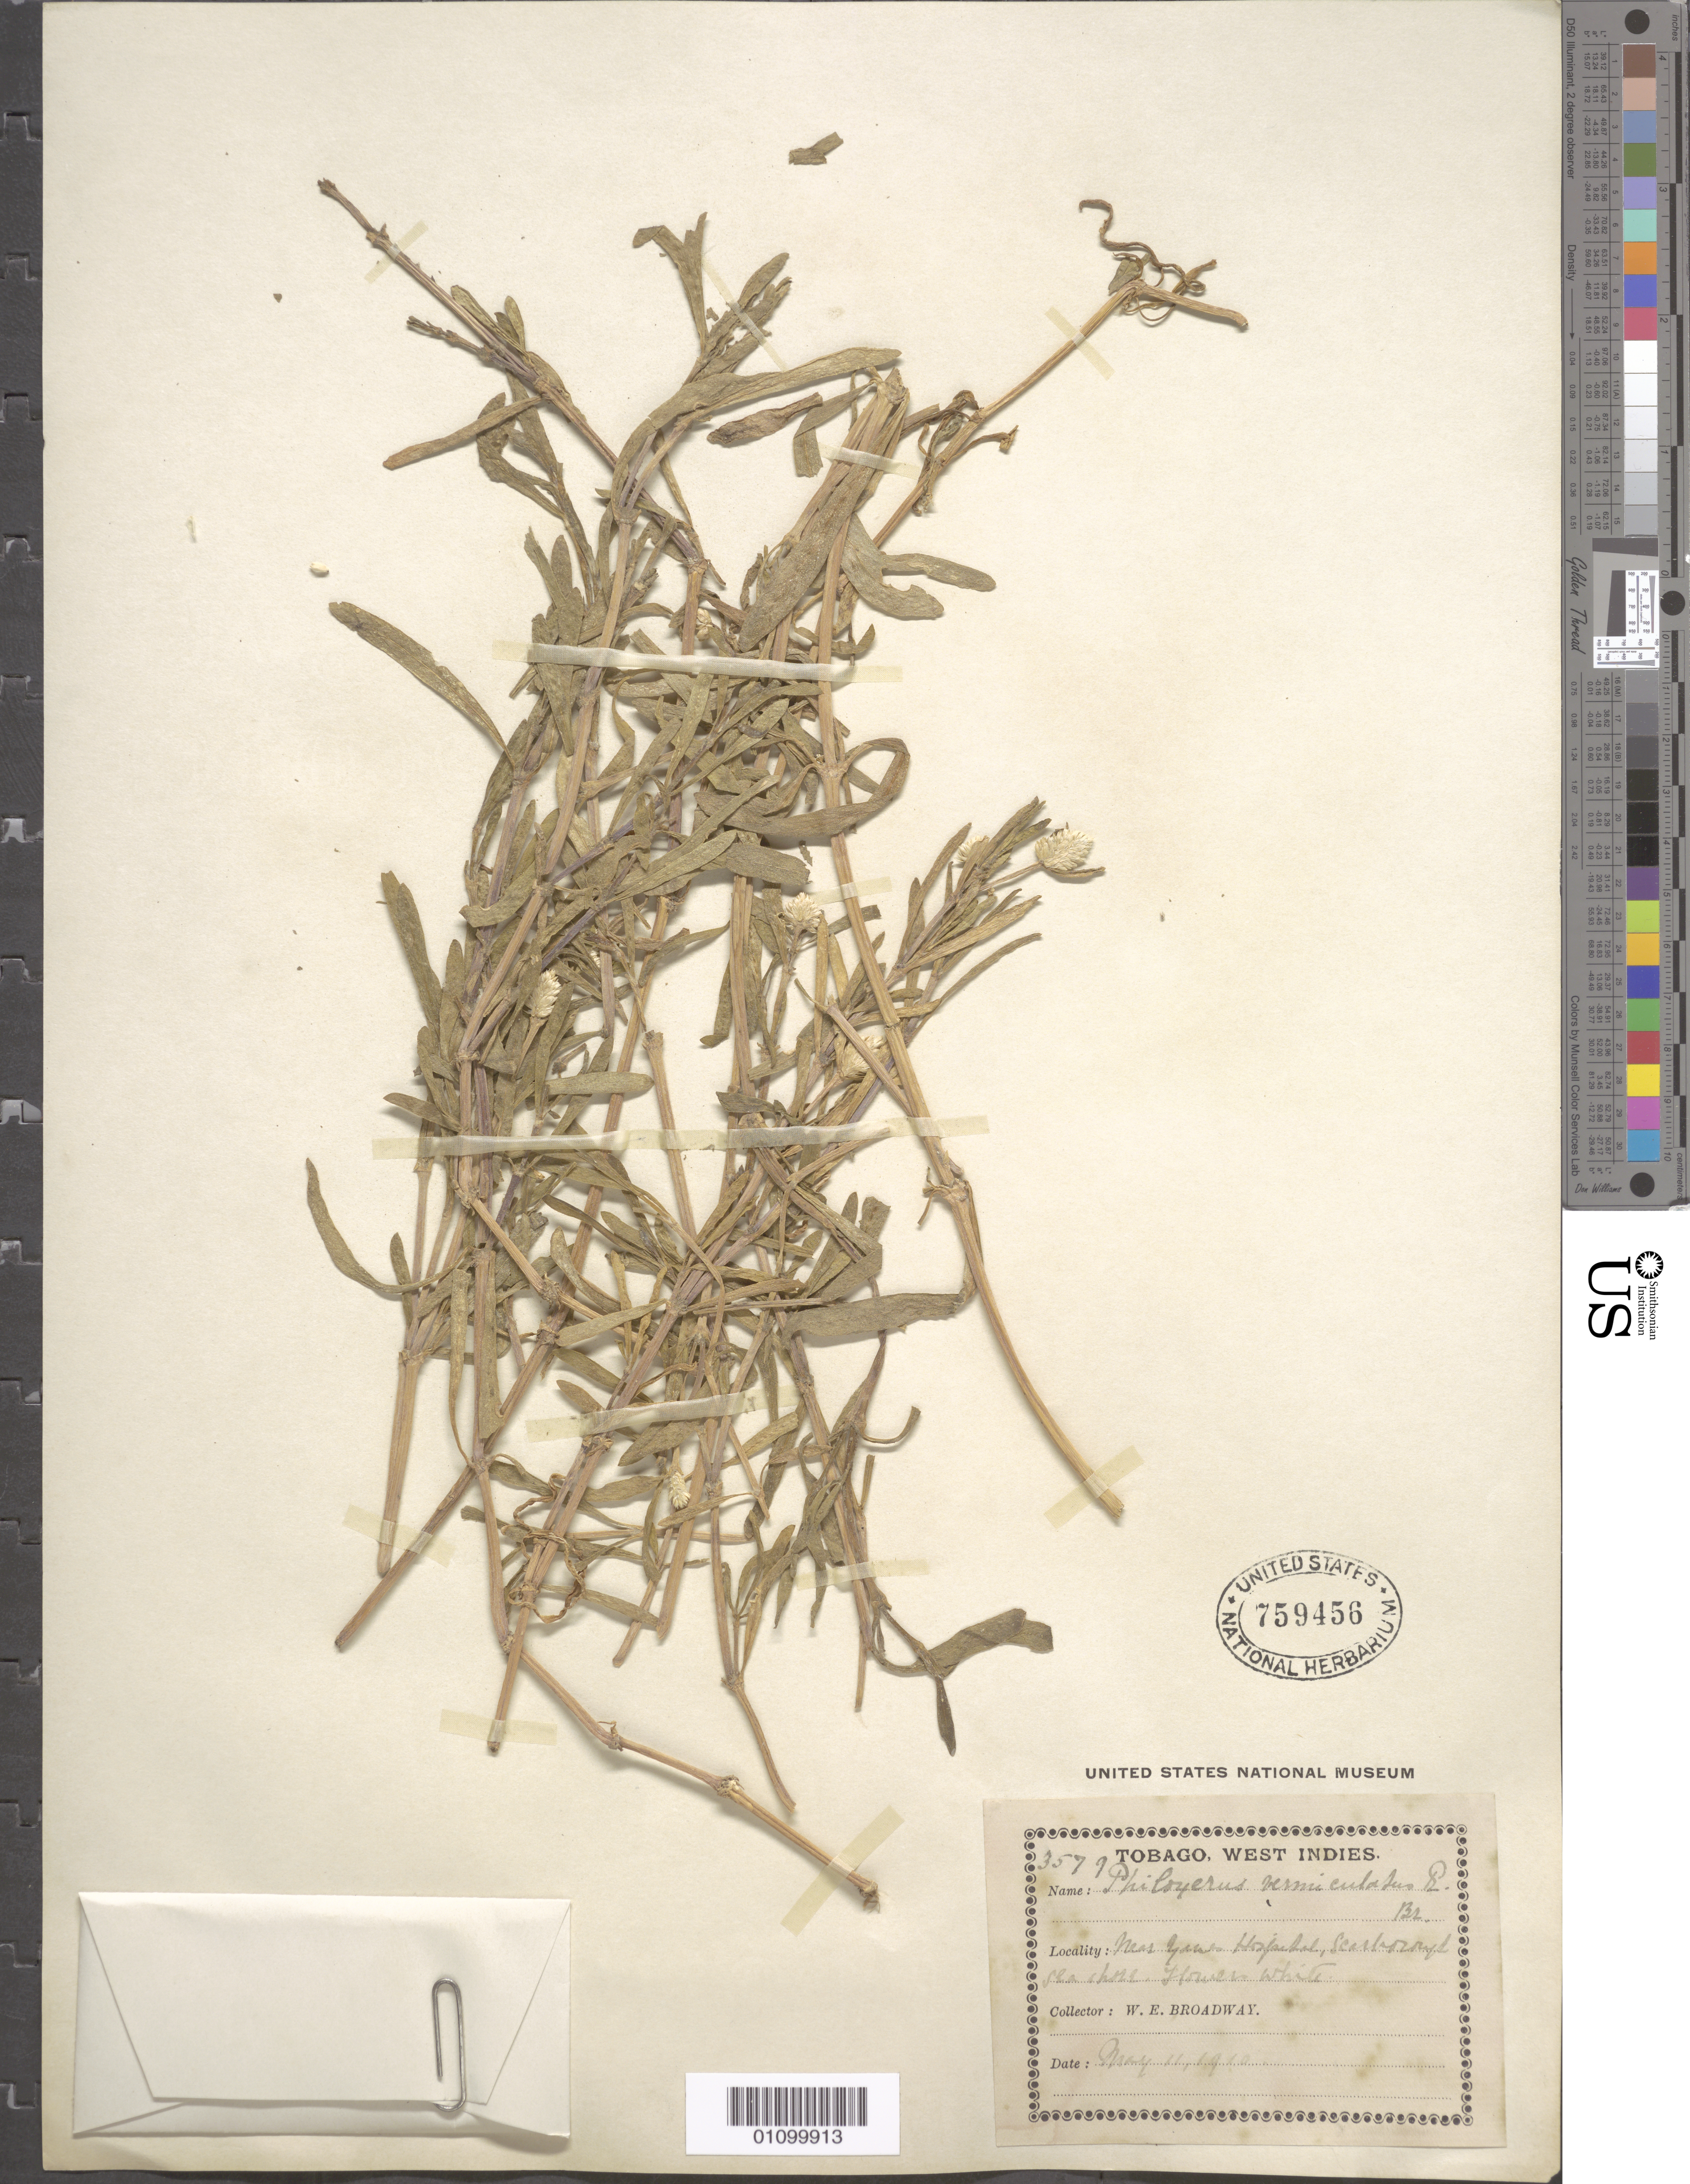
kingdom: Plantae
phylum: Tracheophyta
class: Magnoliopsida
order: Caryophyllales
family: Amaranthaceae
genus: Gomphrena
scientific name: Gomphrena vermicularis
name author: L.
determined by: Strong, Mark T., (BOT), Smithsonian Institution - National Museum of Natural History (UNITED STATES)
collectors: W. E. Broadway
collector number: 3579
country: Trinidad and Tobago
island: Tobago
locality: Near sea, Highland Scarbrough. Sea shore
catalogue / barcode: US 759456